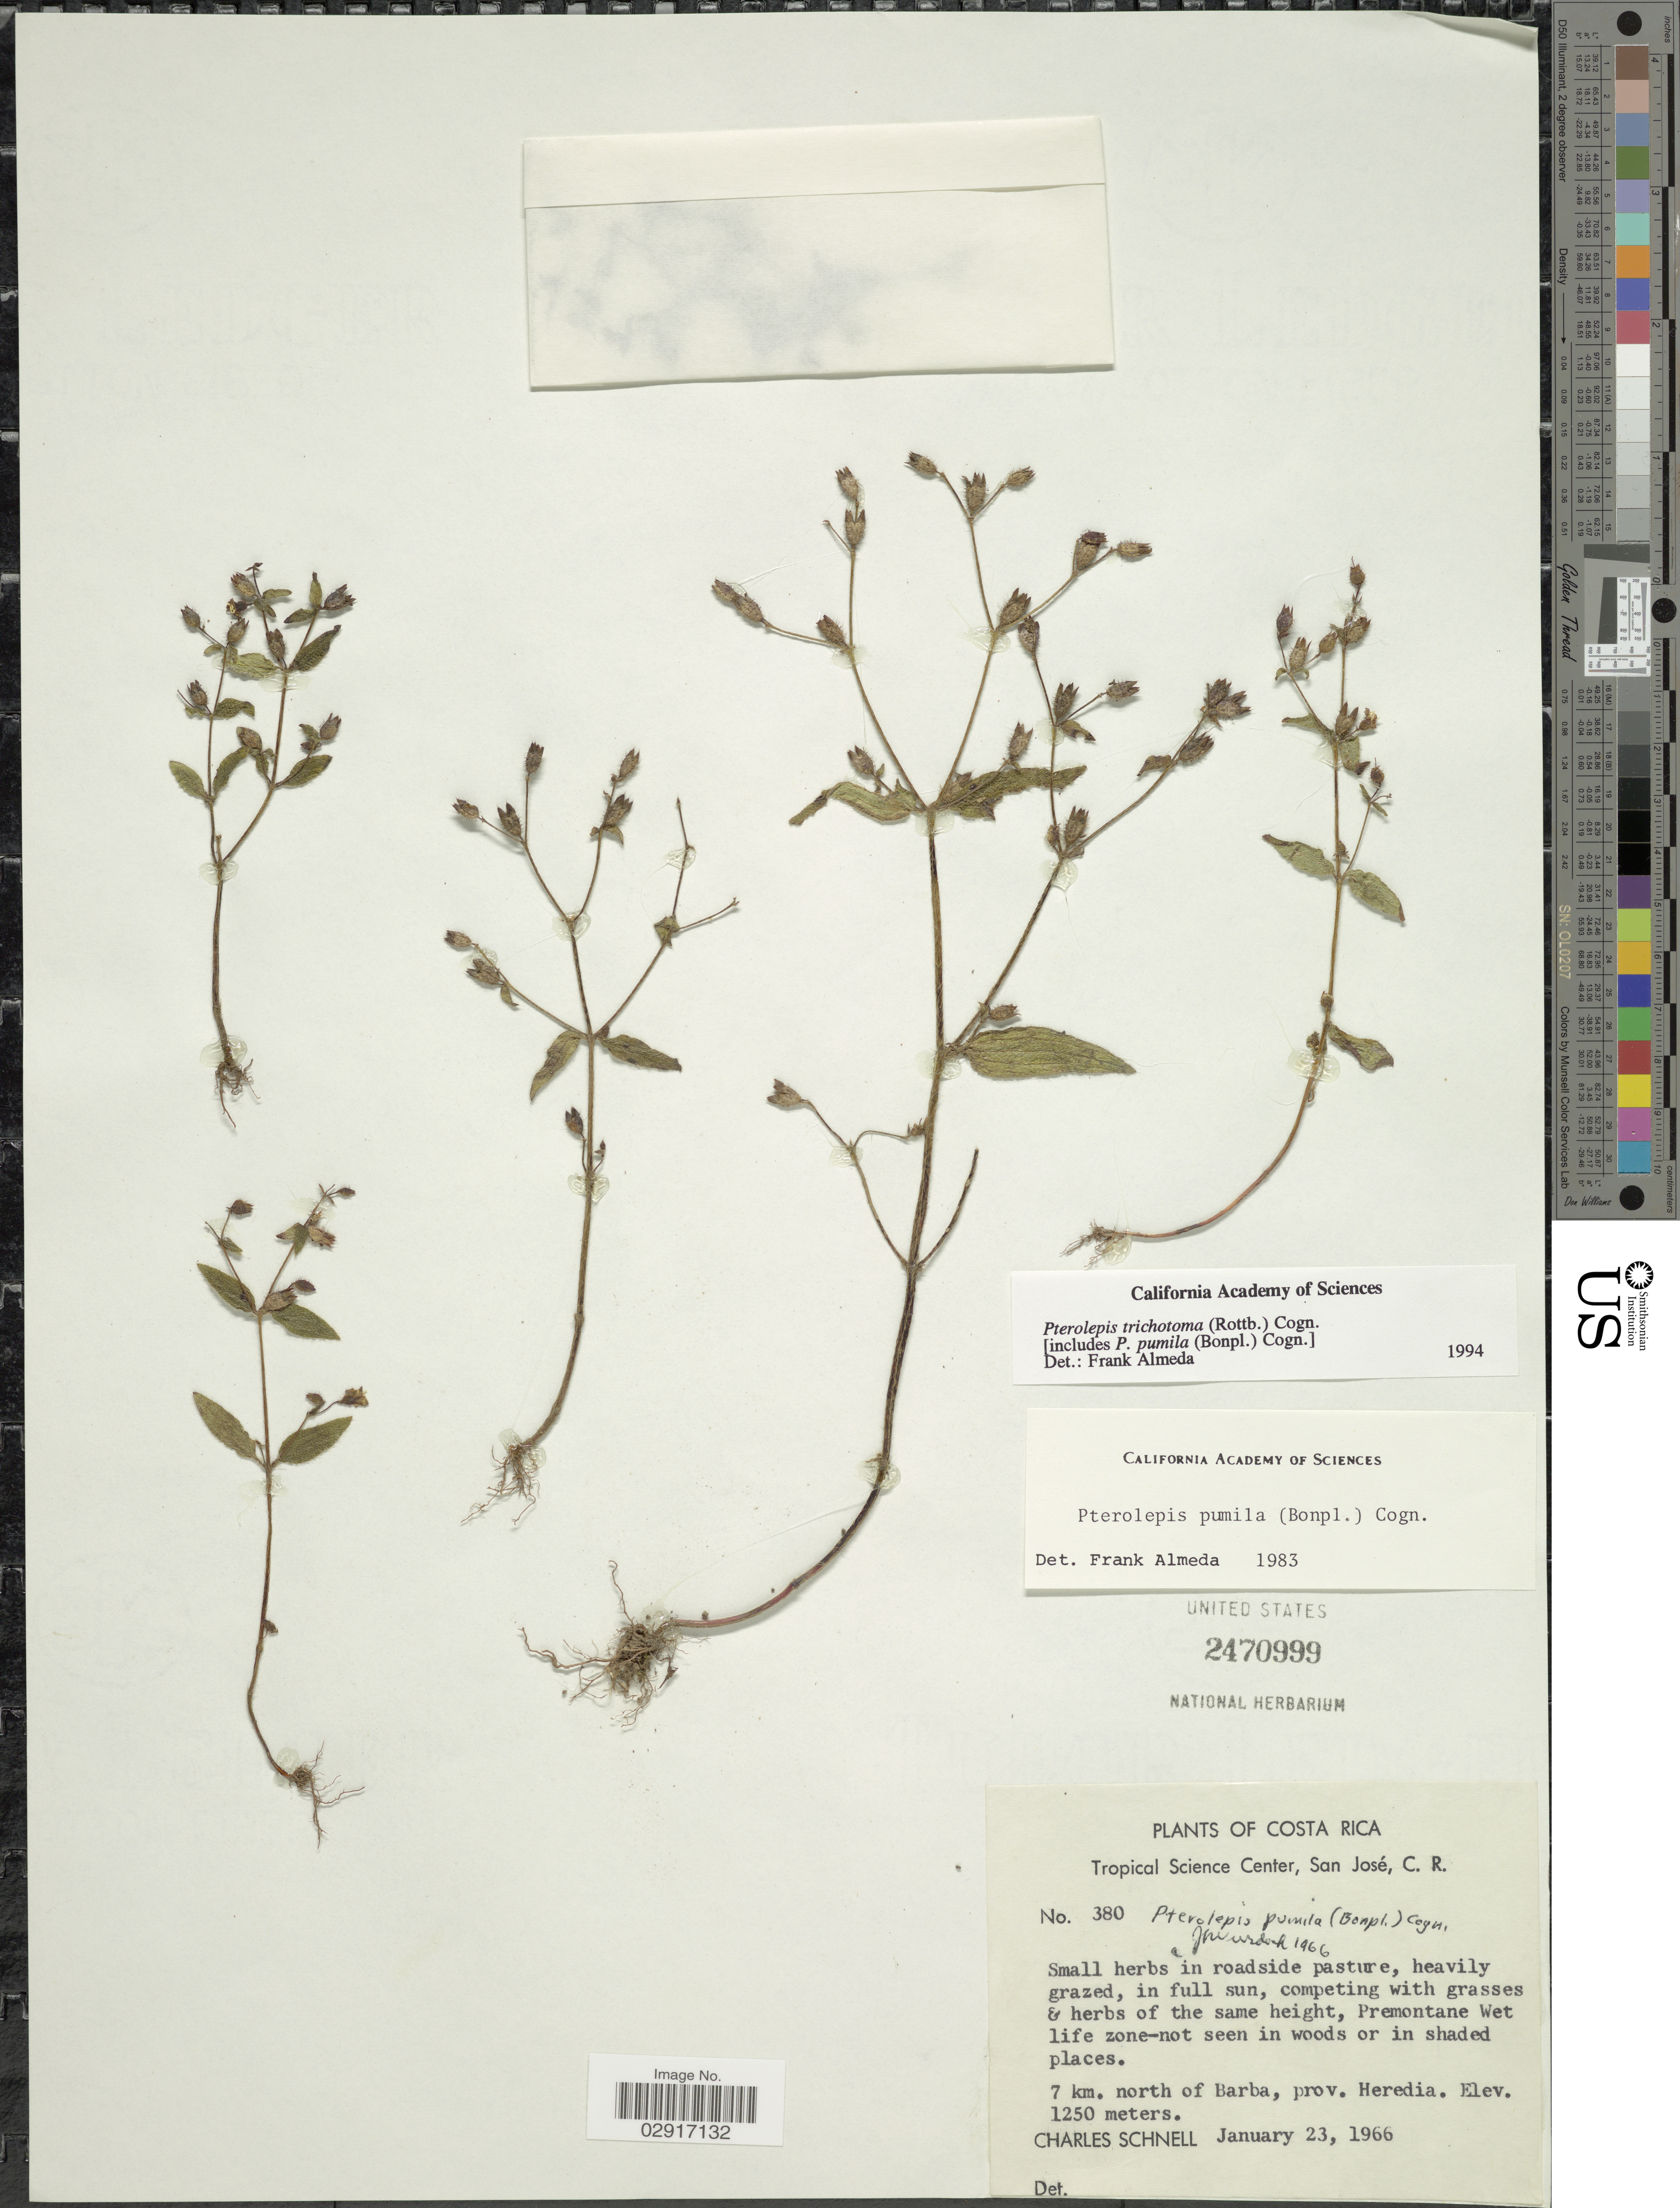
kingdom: Plantae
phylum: Tracheophyta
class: Magnoliopsida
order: Myrtales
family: Melastomataceae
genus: Pterolepis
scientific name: Pterolepis trichotoma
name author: (Rottb.) Cogn.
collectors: C. Schnell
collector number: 380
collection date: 1966-01-23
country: Costa Rica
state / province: Heredia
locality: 7 km. north of Barba.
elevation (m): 1250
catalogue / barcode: US 2470999